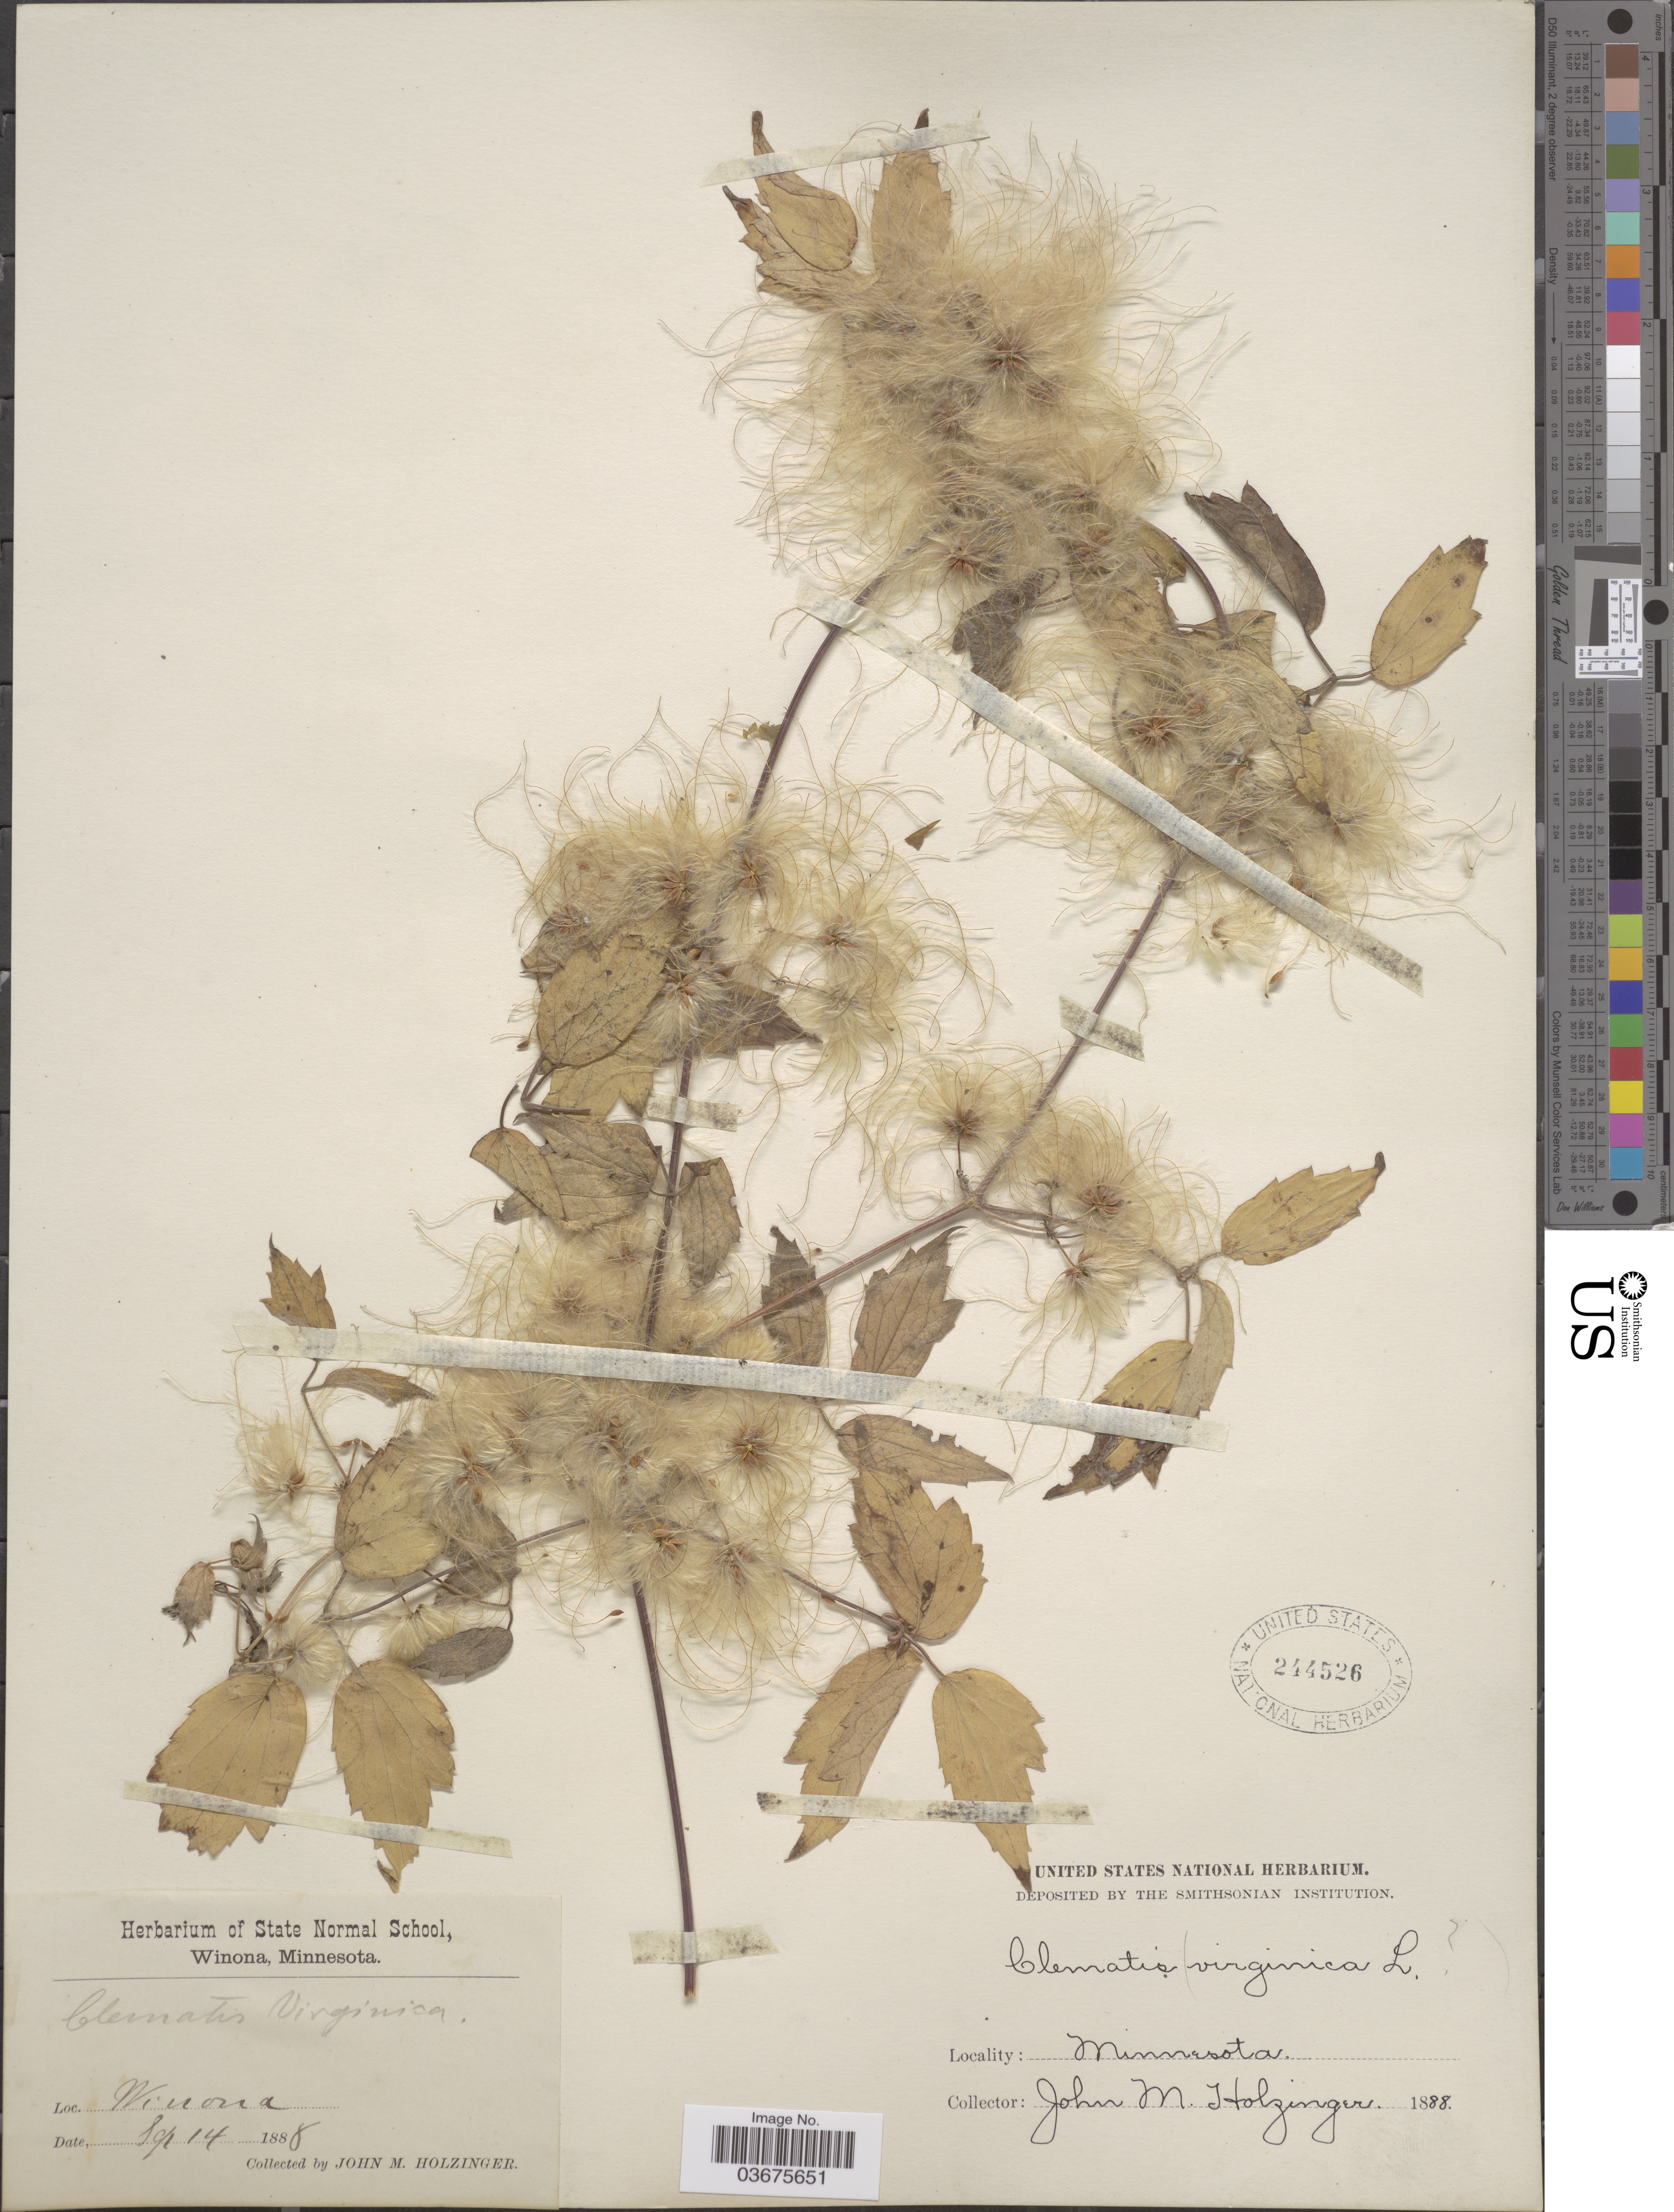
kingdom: Plantae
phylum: Tracheophyta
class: Magnoliopsida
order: Ranunculales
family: Ranunculaceae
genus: Clematis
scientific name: Clematis virginiana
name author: L.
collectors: J. M. Holzinger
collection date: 1888-09-14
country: United States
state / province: Minnesota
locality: Winona, Minnesota.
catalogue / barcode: US 244526